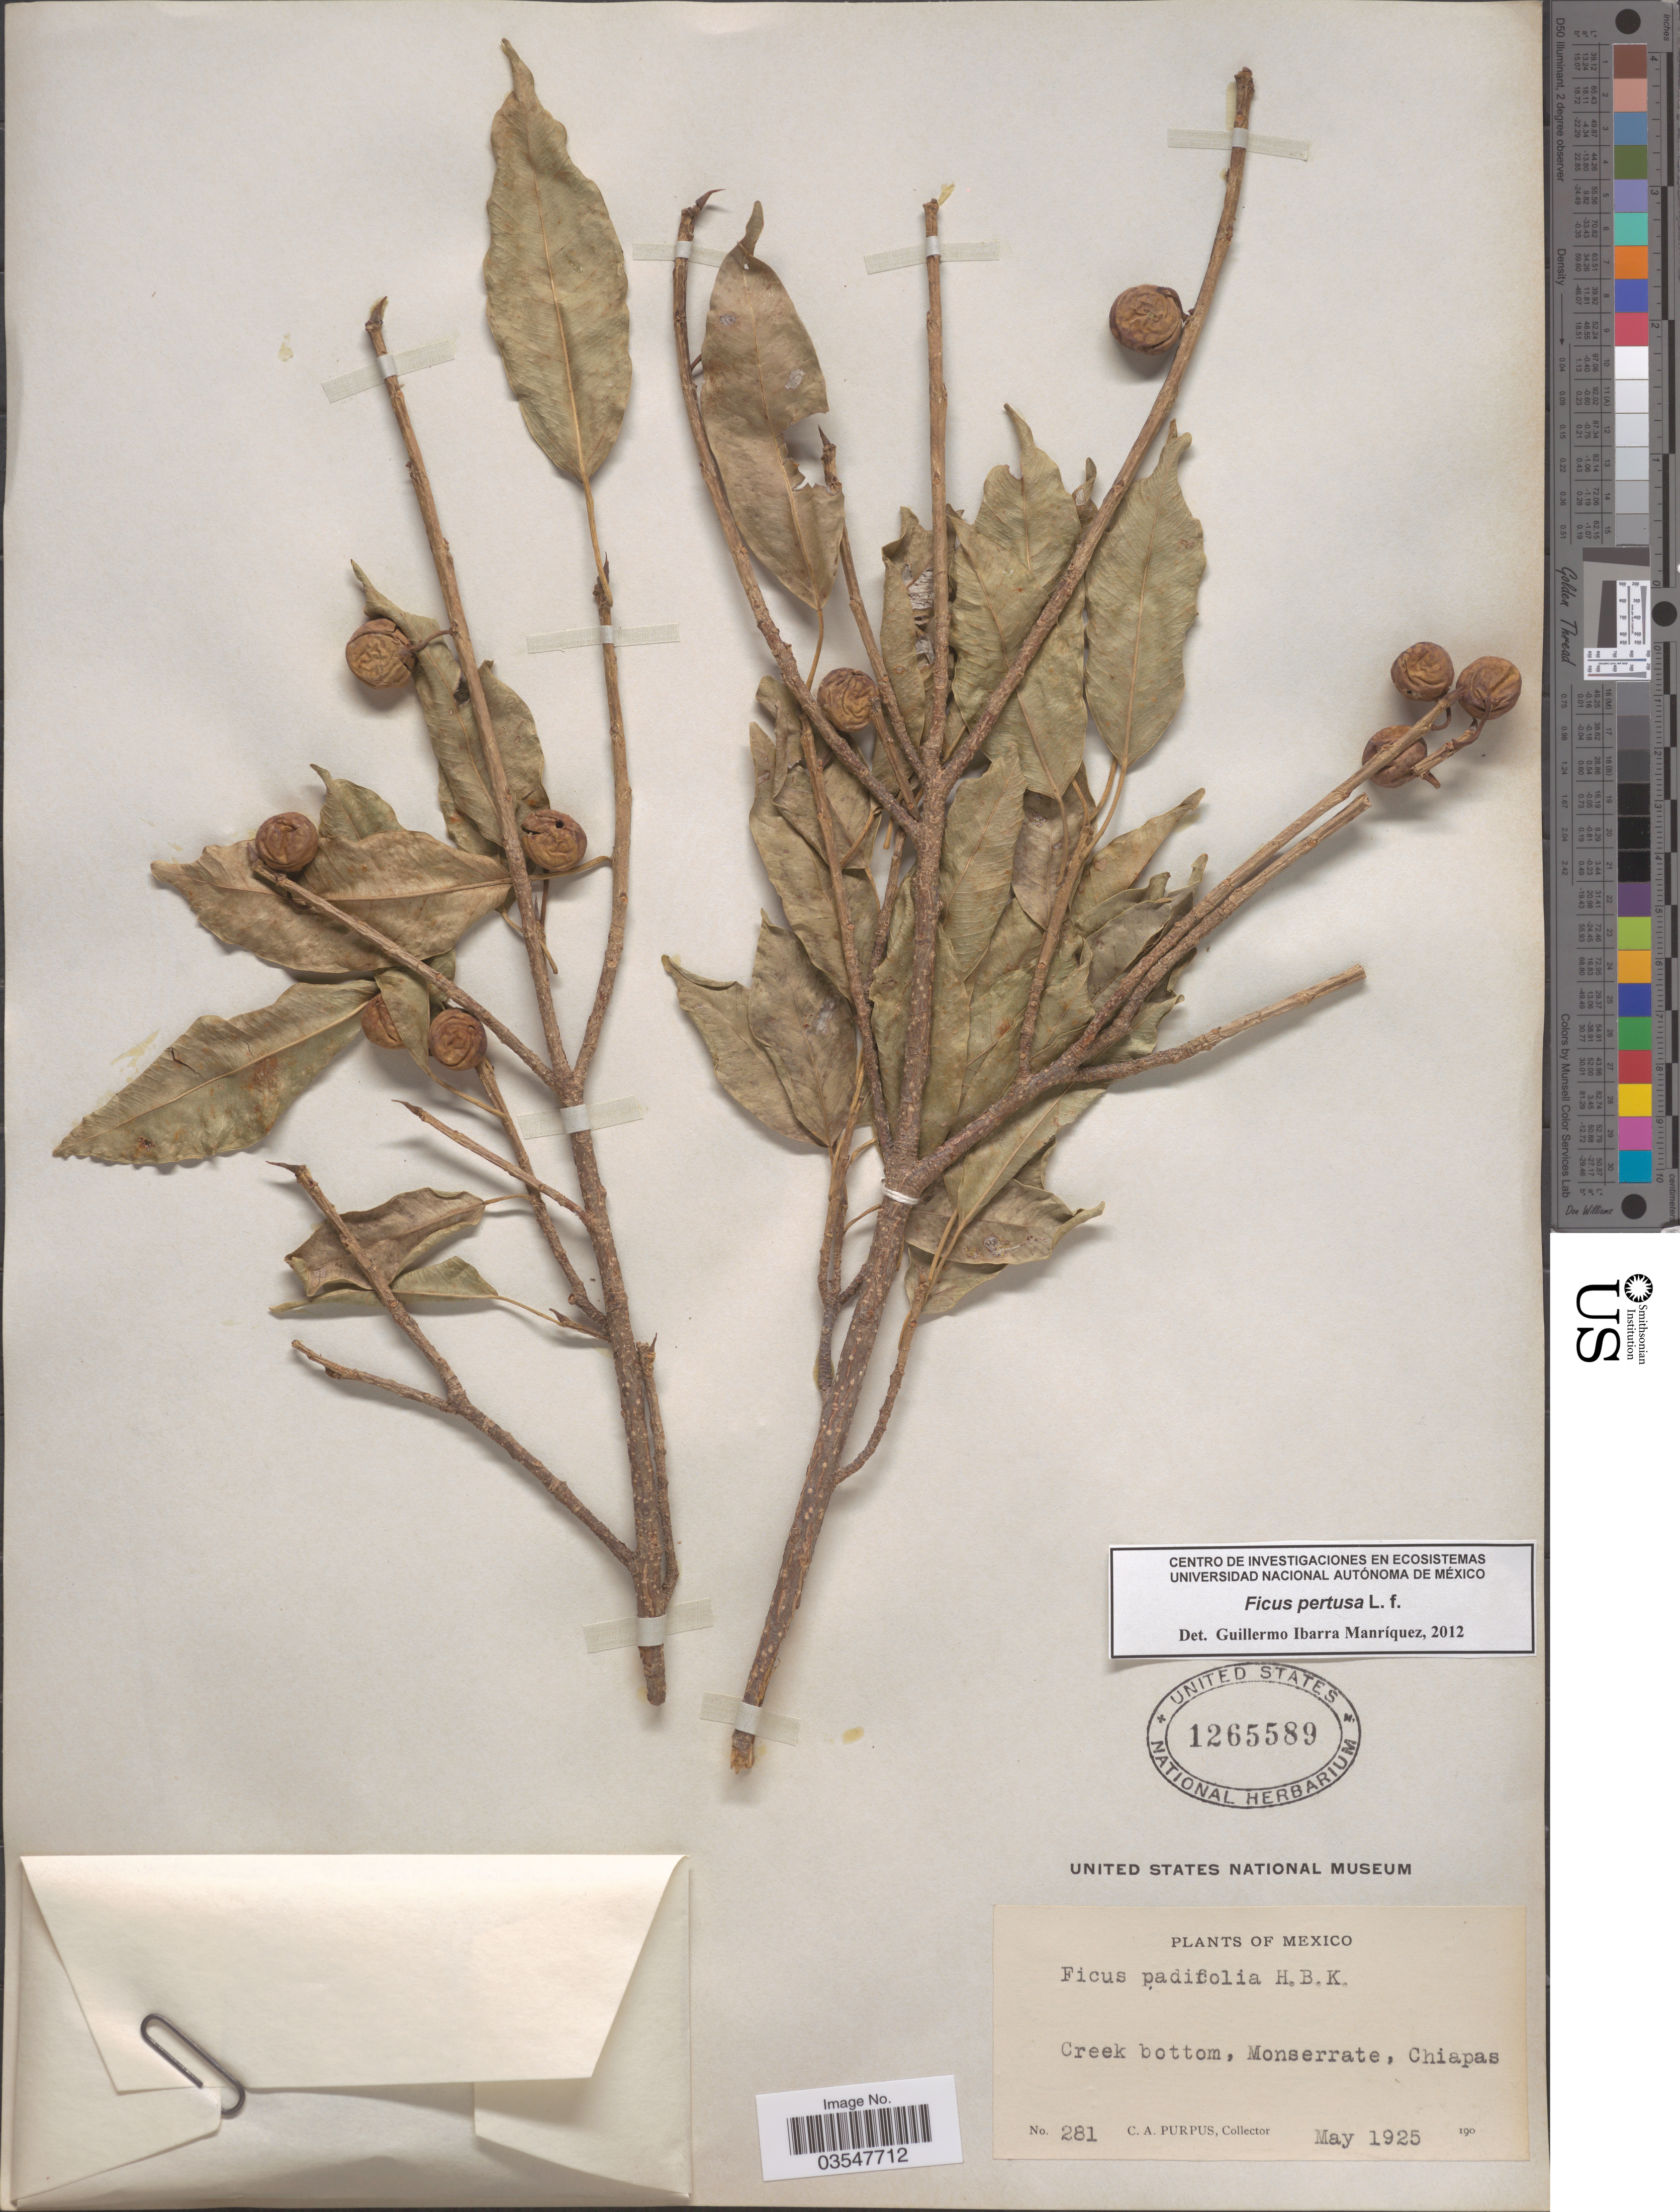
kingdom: Plantae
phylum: Tracheophyta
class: Magnoliopsida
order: Rosales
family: Moraceae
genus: Ficus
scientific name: Ficus padifolia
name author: Kunth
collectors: C. A. Purpus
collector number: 281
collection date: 1925-05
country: Mexico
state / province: Chiapas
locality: Creek bottom, Monserrate.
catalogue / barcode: US 1265589